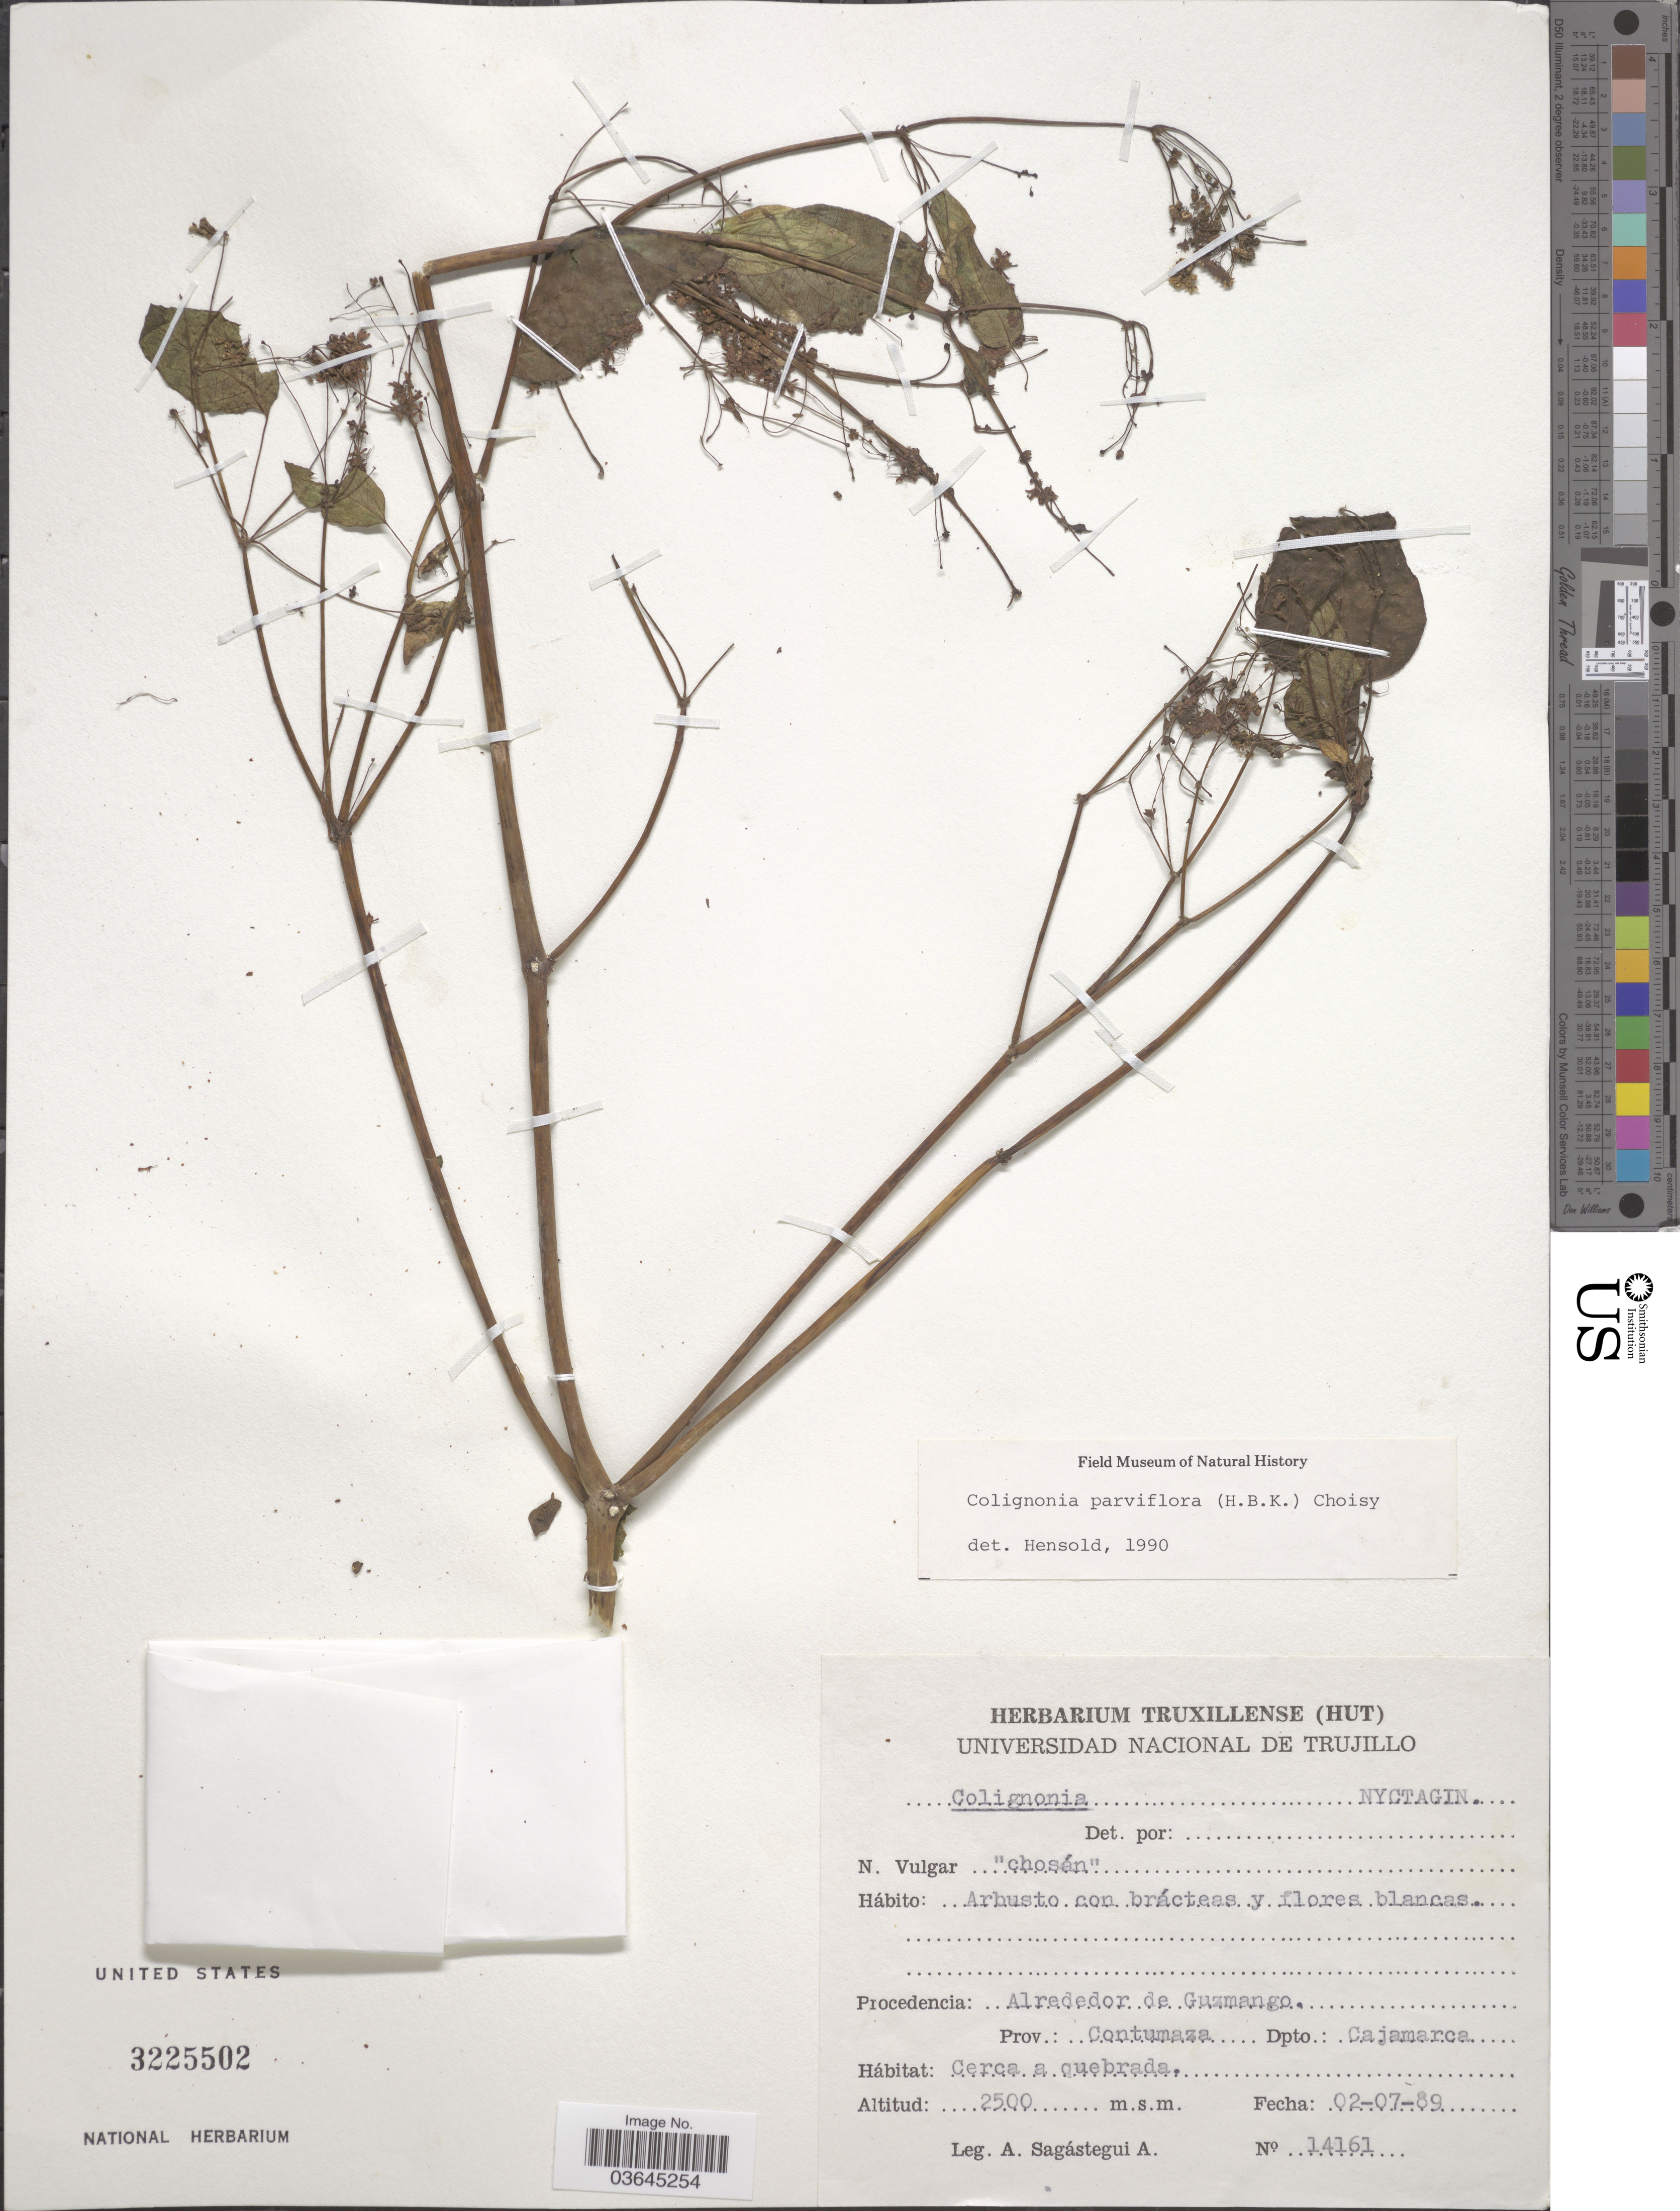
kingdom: Plantae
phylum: Tracheophyta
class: Magnoliopsida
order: Caryophyllales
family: Nyctaginaceae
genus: Colignonia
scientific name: Colignonia sp.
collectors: A. Sagástegui A.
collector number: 14161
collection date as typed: Transcribed d/m/y: 2/7/89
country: Peru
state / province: Cajamarca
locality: Alrededor de Guzmango. Prov.: Contumaza Dpto.: Cajamarca.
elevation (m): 2500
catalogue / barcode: US 3225502